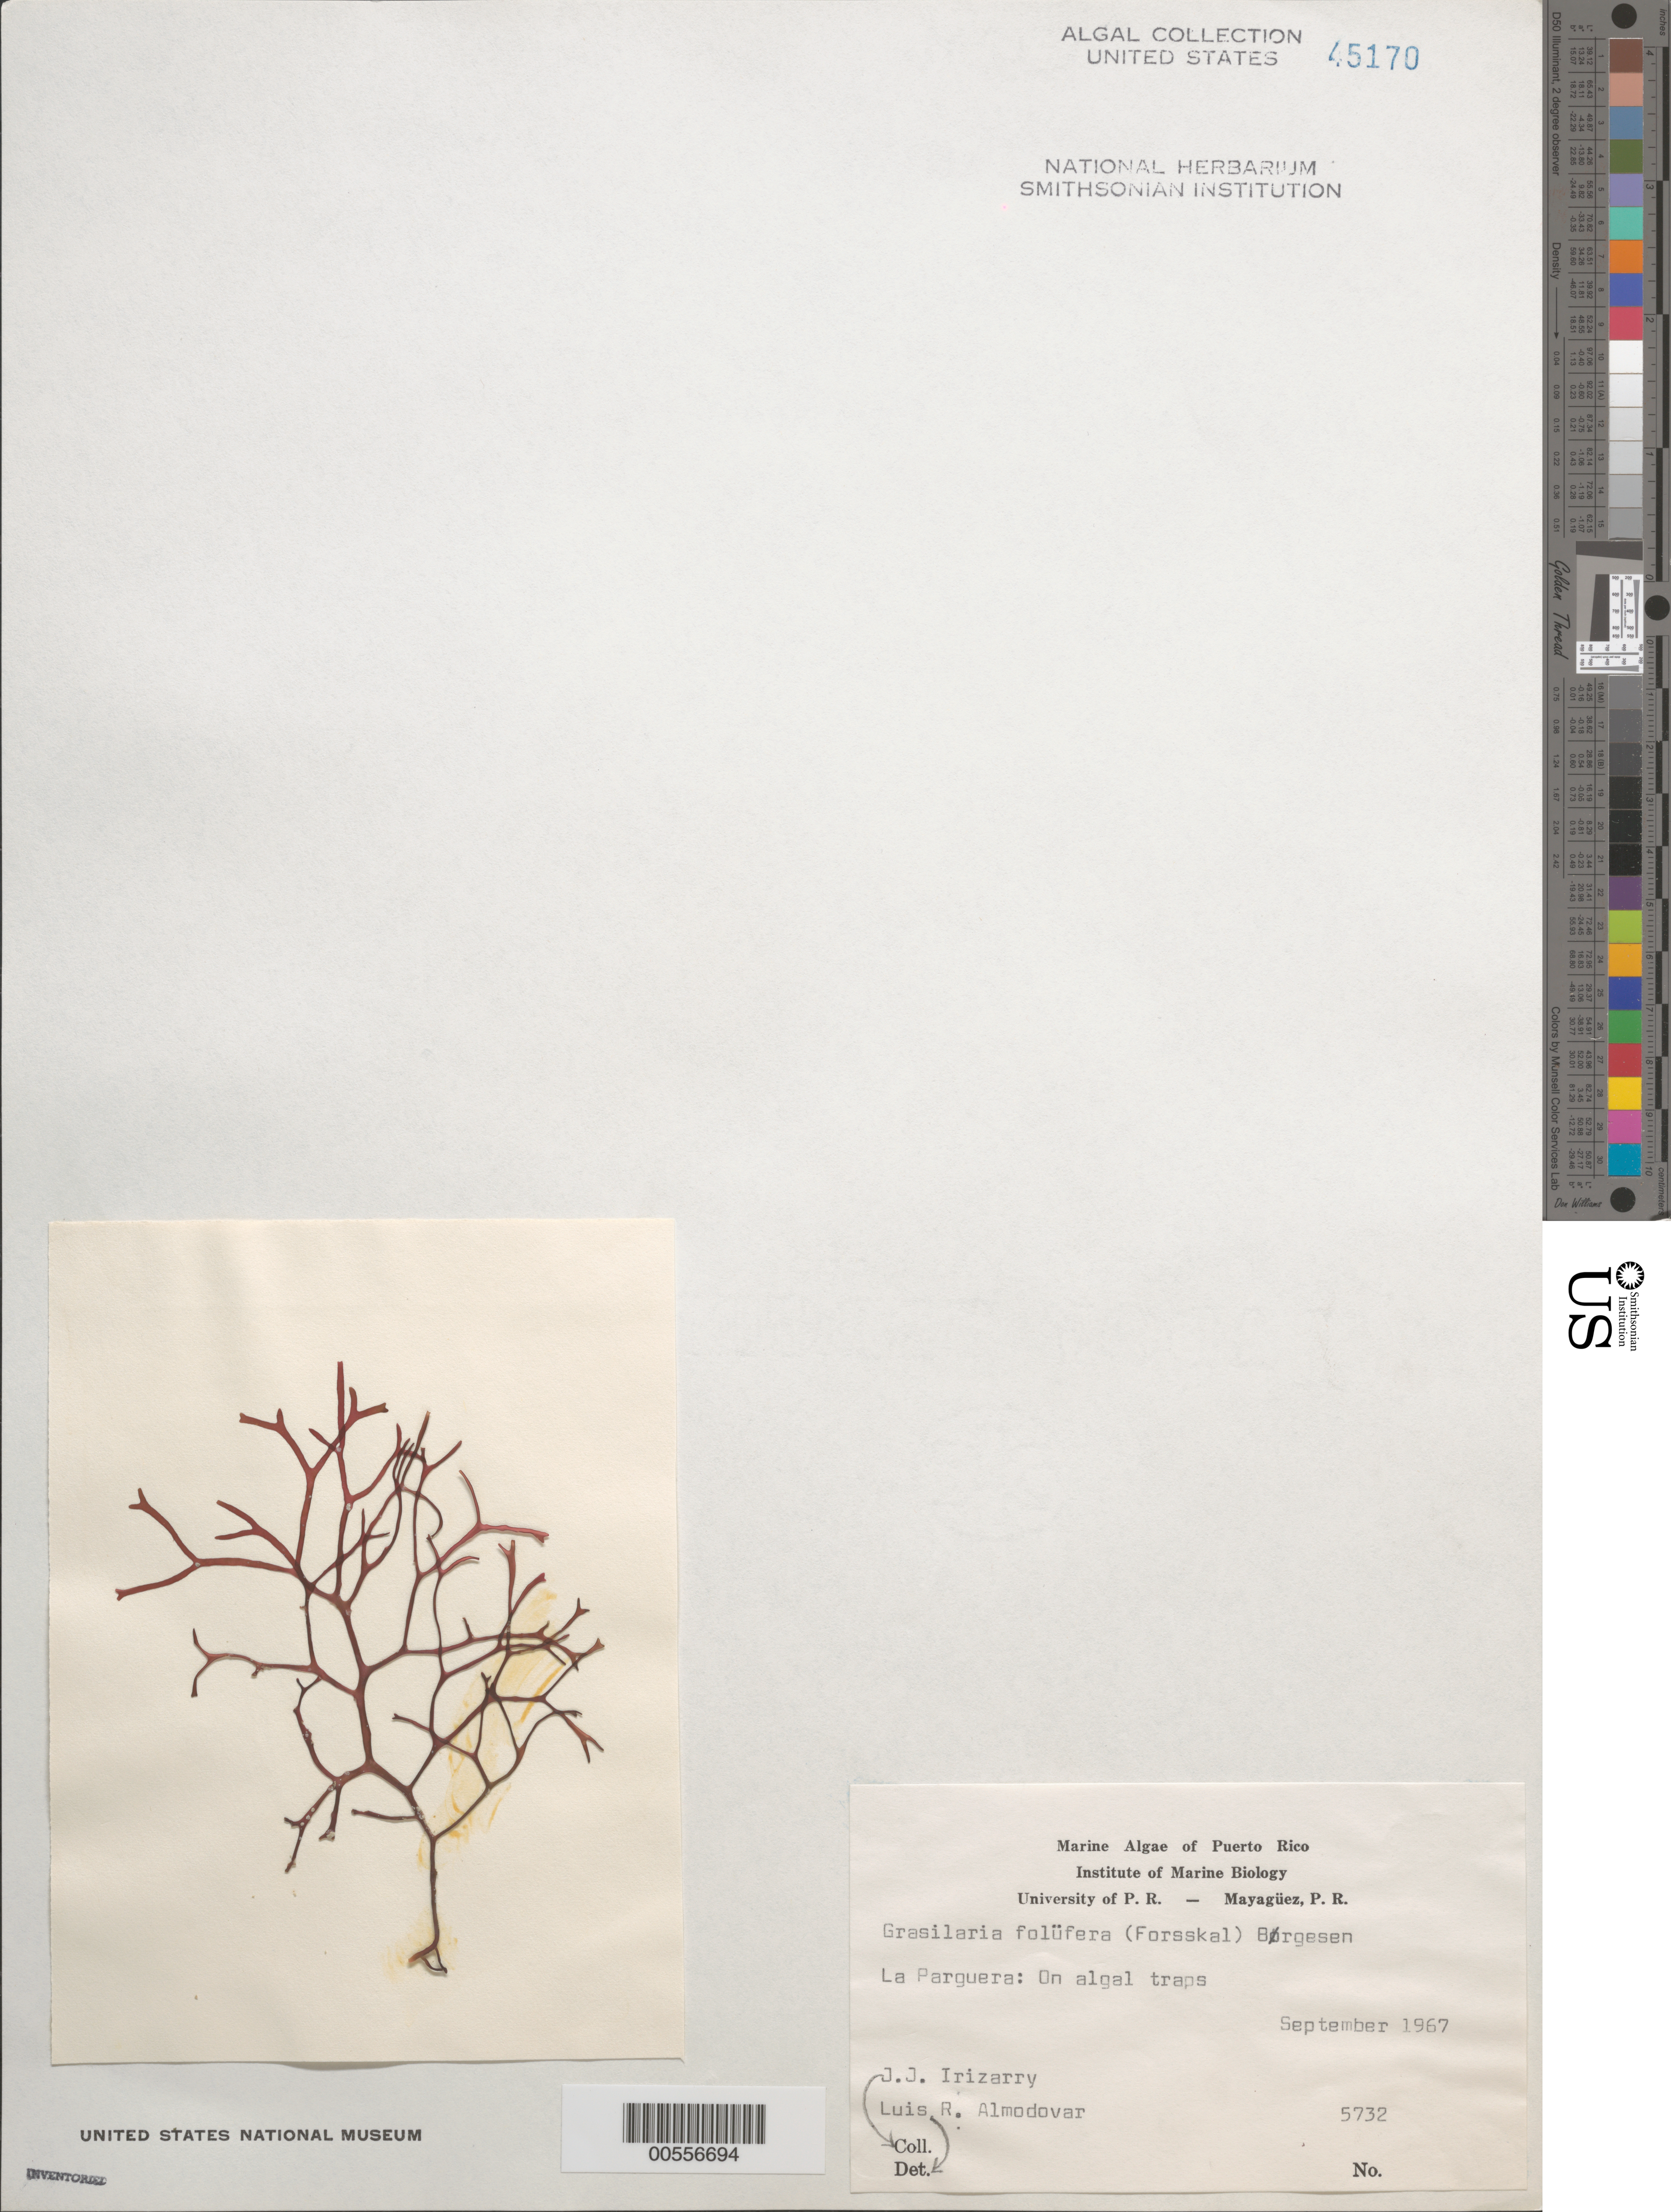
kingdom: Plantae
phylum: Rhodophyta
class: Florideophyceae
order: Gracilariales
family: Gracilariaceae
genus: Gracilaria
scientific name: Gracilaria foliifera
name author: (Forssk.) Børgesen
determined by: Almodovar, L. R.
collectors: J. Irizarry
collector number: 5732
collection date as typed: Sep 1967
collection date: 1967-09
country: Puerto Rico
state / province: Lajas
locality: La Parguera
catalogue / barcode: US 45170